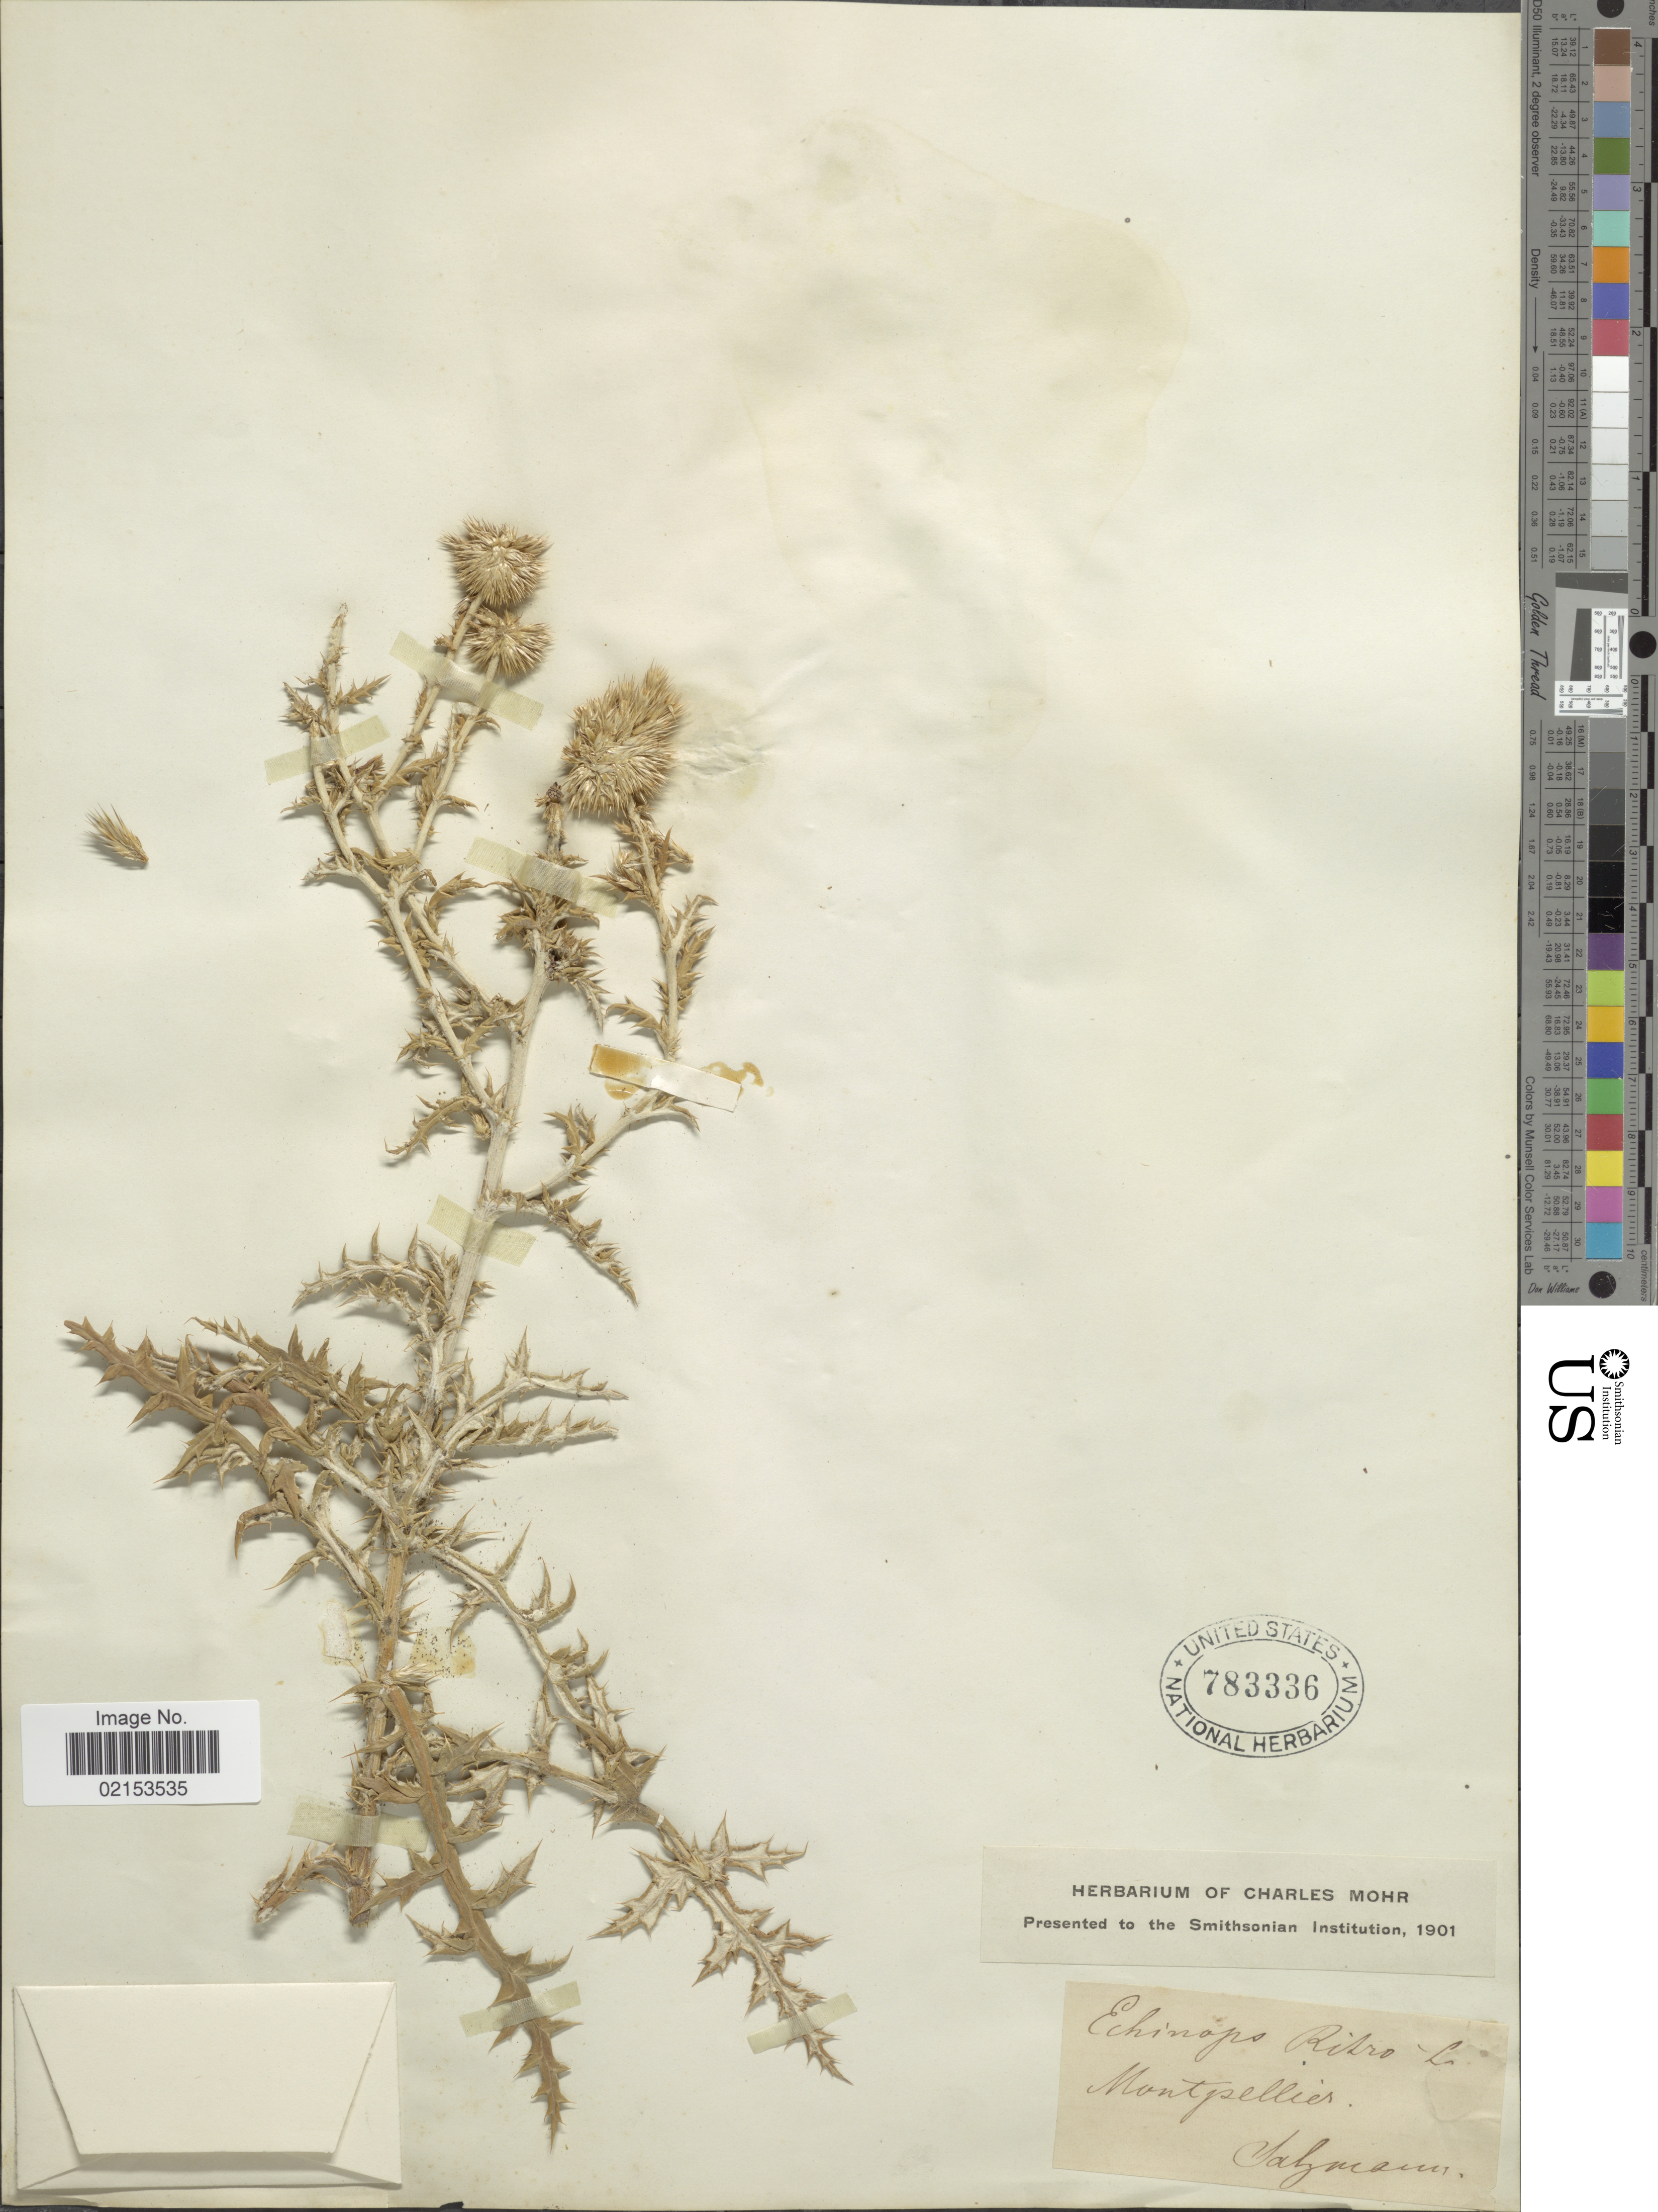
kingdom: Plantae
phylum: Tracheophyta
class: Magnoliopsida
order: Asterales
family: Asteraceae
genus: Echinops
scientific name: Echinops ritro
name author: L.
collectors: -- Salzmann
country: France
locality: Montpellier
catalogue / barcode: US 783336